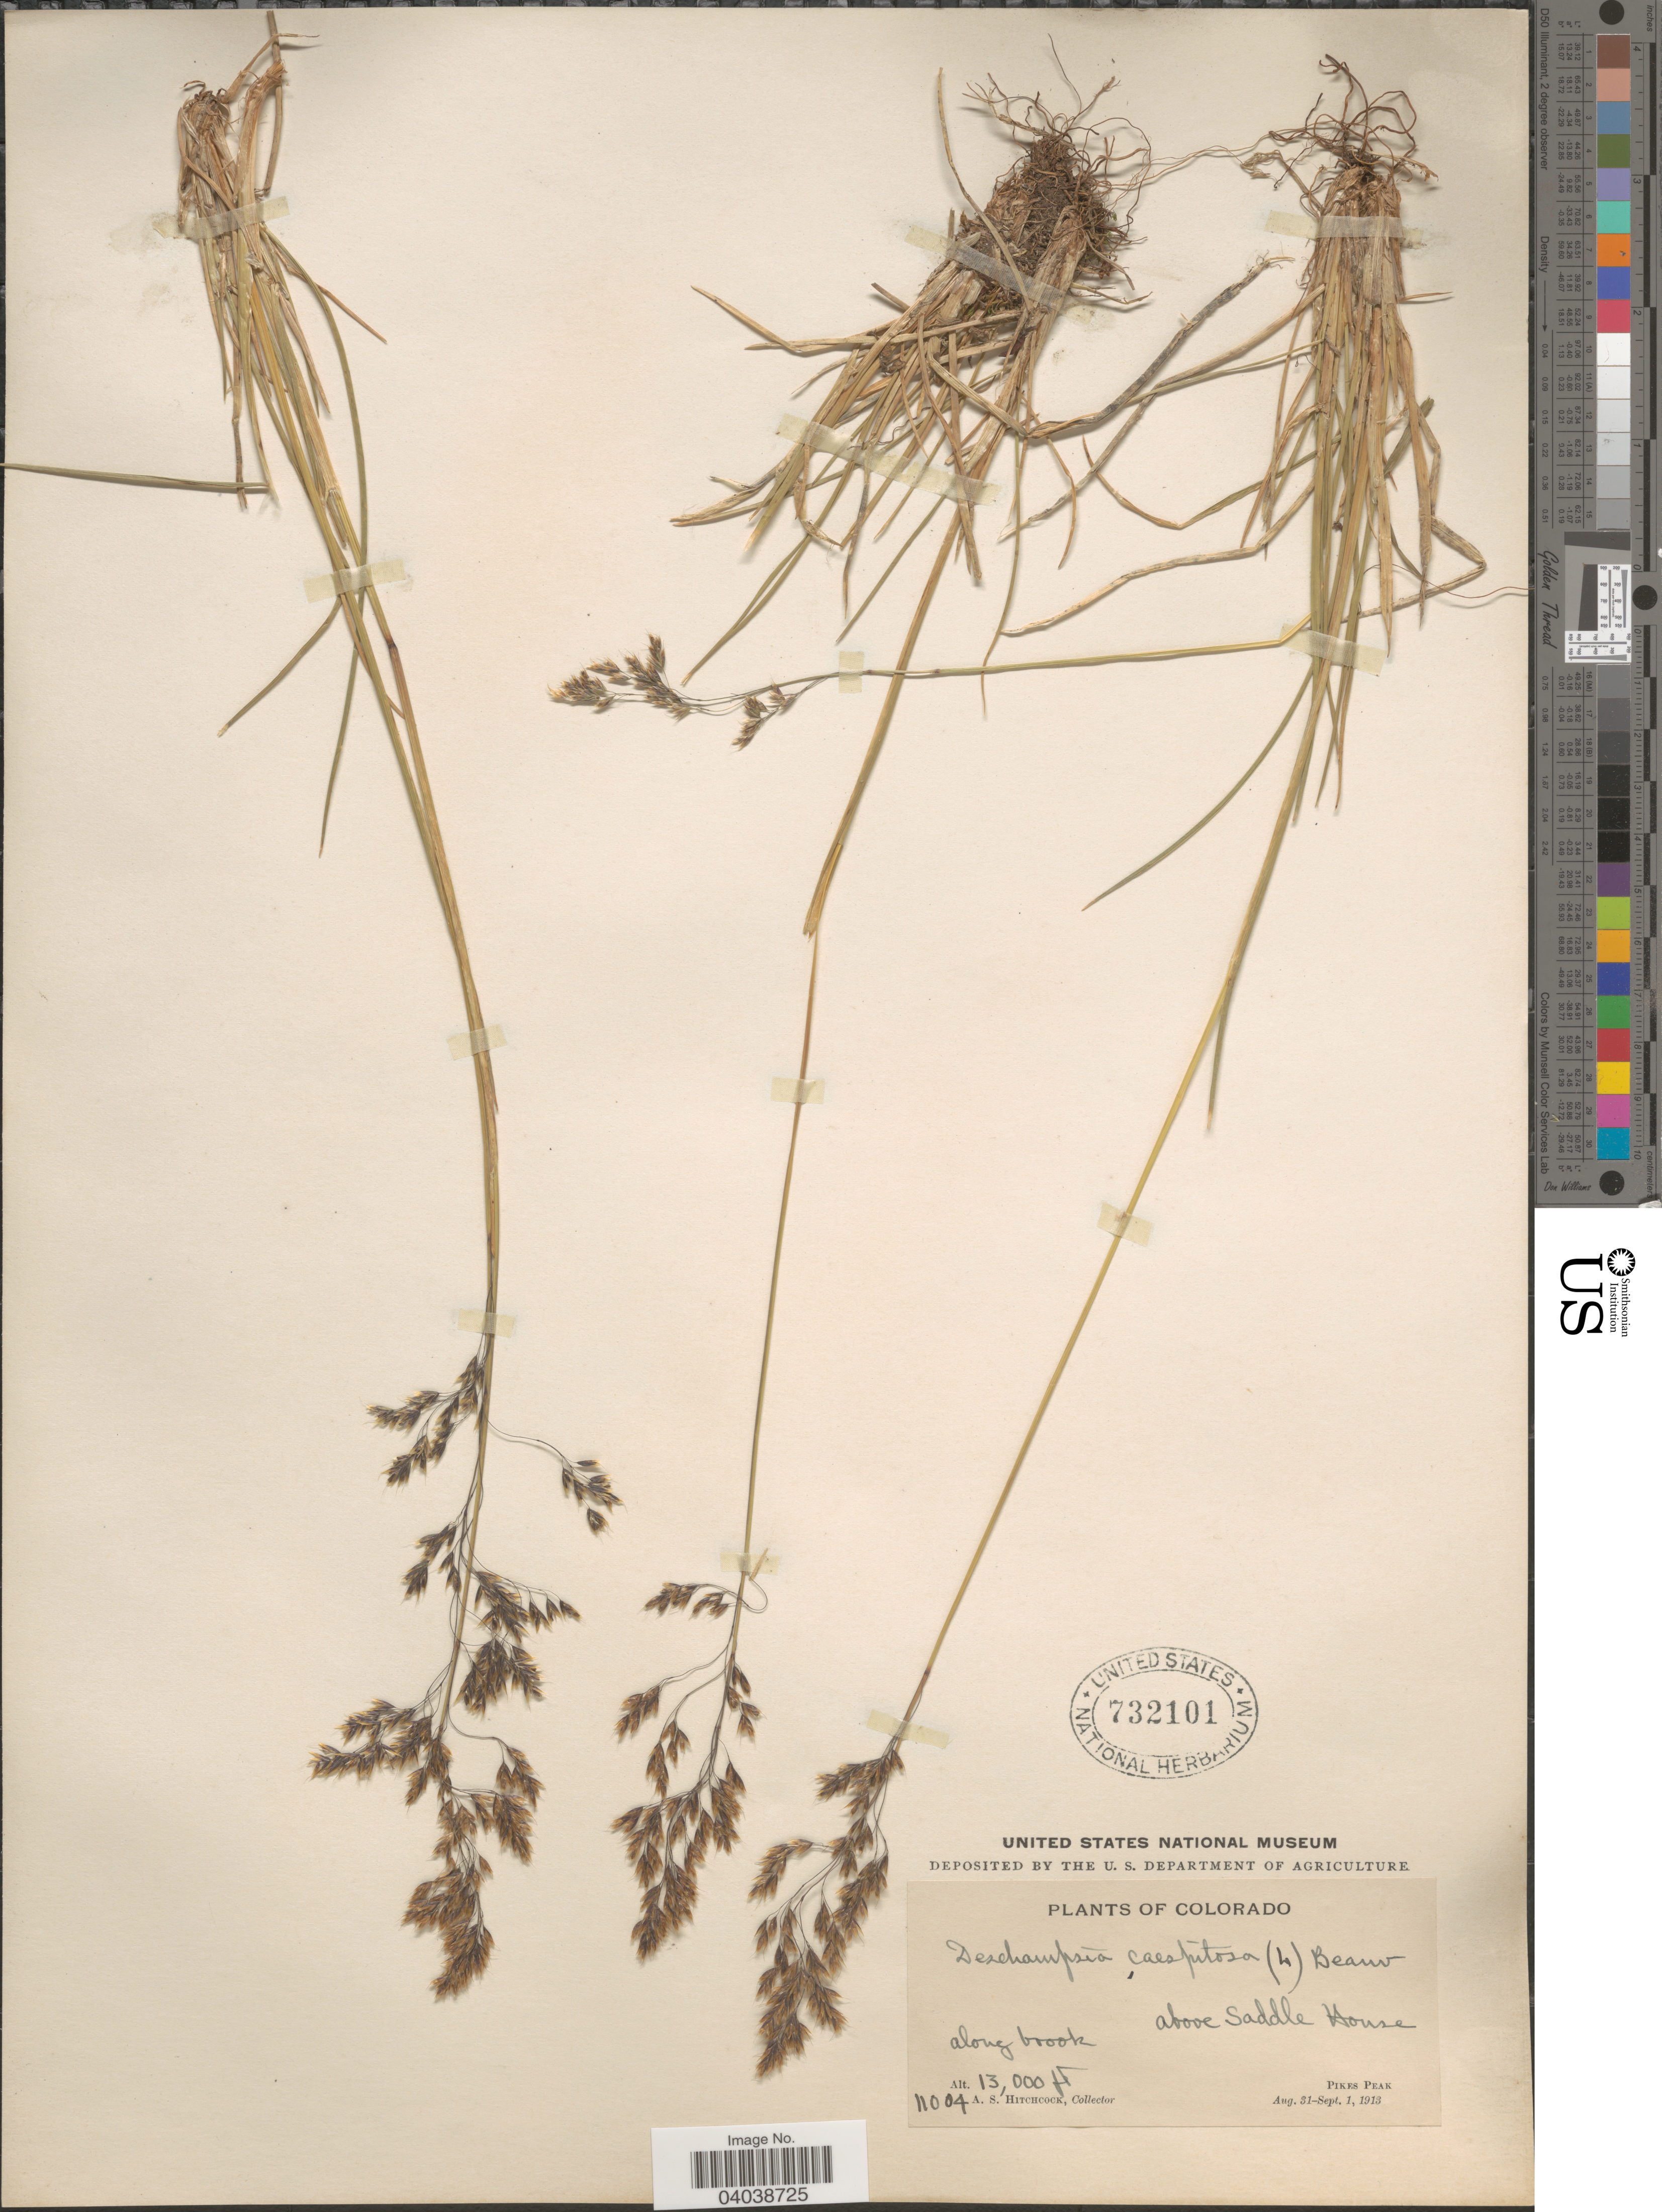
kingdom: Plantae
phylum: Tracheophyta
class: Liliopsida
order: Poales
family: Poaceae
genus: Deschampsia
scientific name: Deschampsia cespitosa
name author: (L.) P. Beauv.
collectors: A. S. Hitchcock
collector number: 11004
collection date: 1913-08-31/1913-09-01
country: United States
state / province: Colorado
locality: Above Saddle House. Pikes Peak.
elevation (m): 3962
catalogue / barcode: US 732101